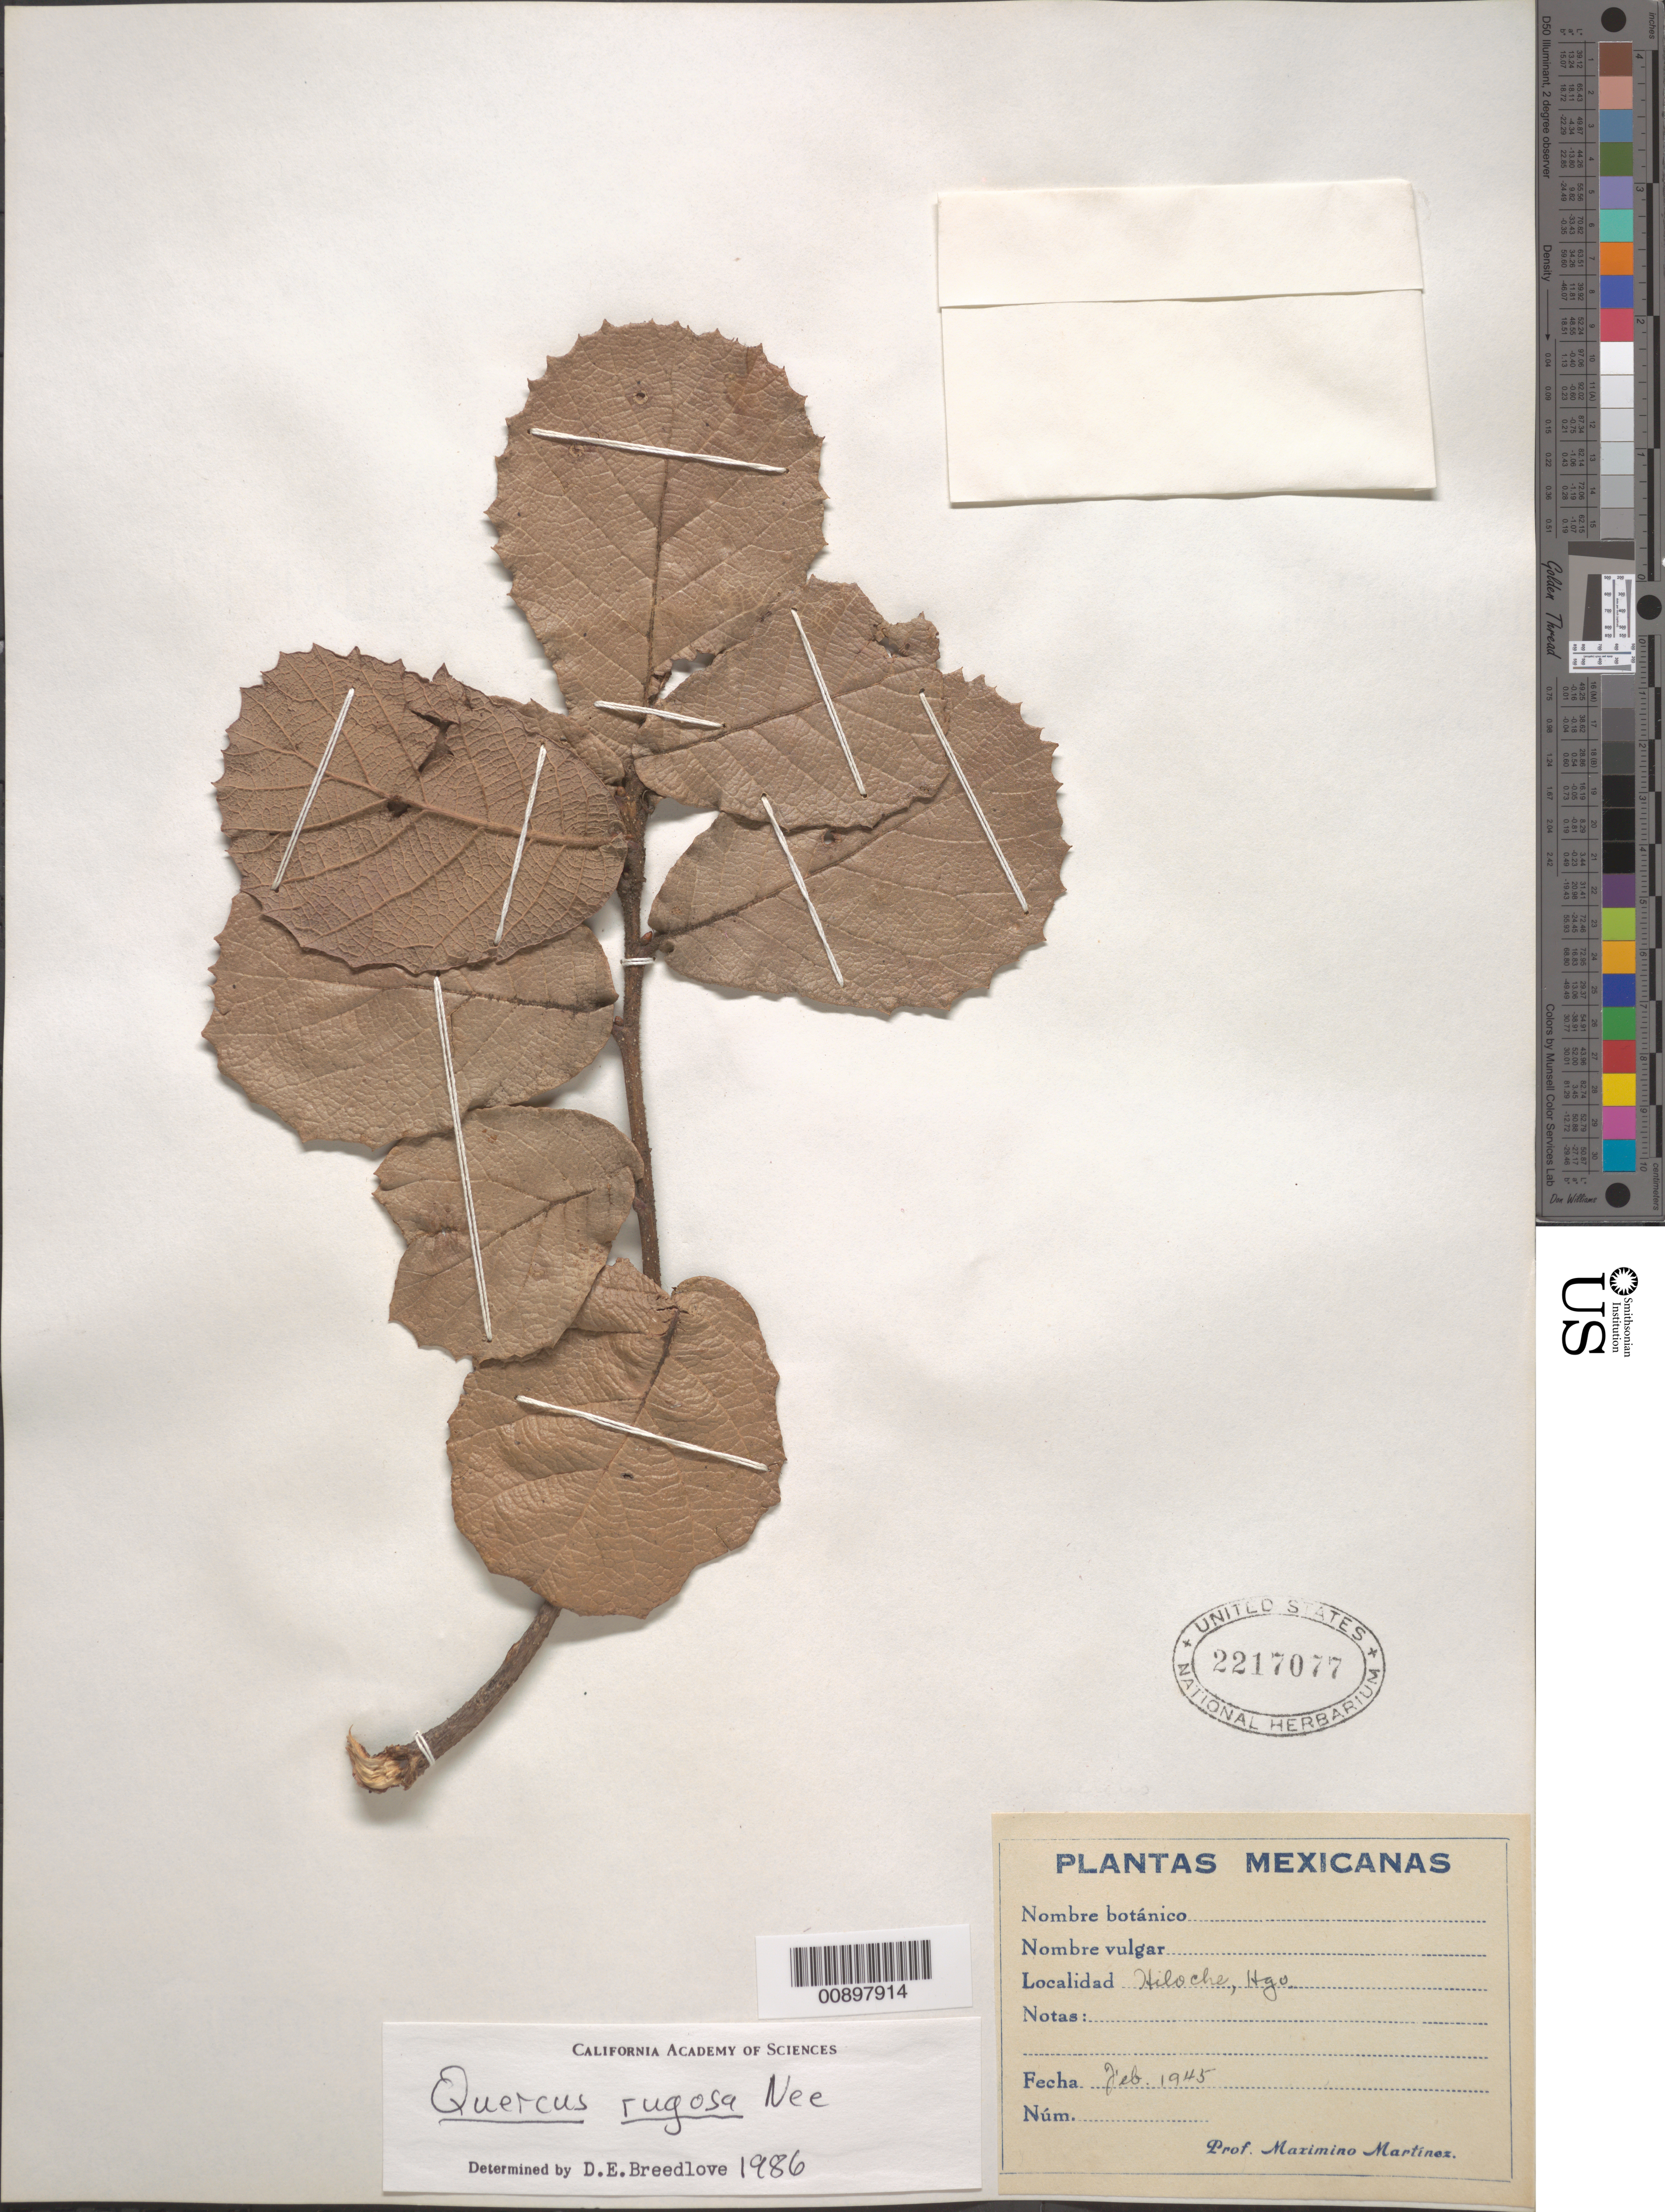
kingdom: Plantae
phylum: Tracheophyta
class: Magnoliopsida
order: Fagales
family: Fagaceae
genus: Quercus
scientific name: Quercus rugosa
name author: Née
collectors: M. Martinez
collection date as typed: Feb 1945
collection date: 1945-02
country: Mexico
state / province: Hidalgo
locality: Hiloche, Hidalgo.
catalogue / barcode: US 2217077